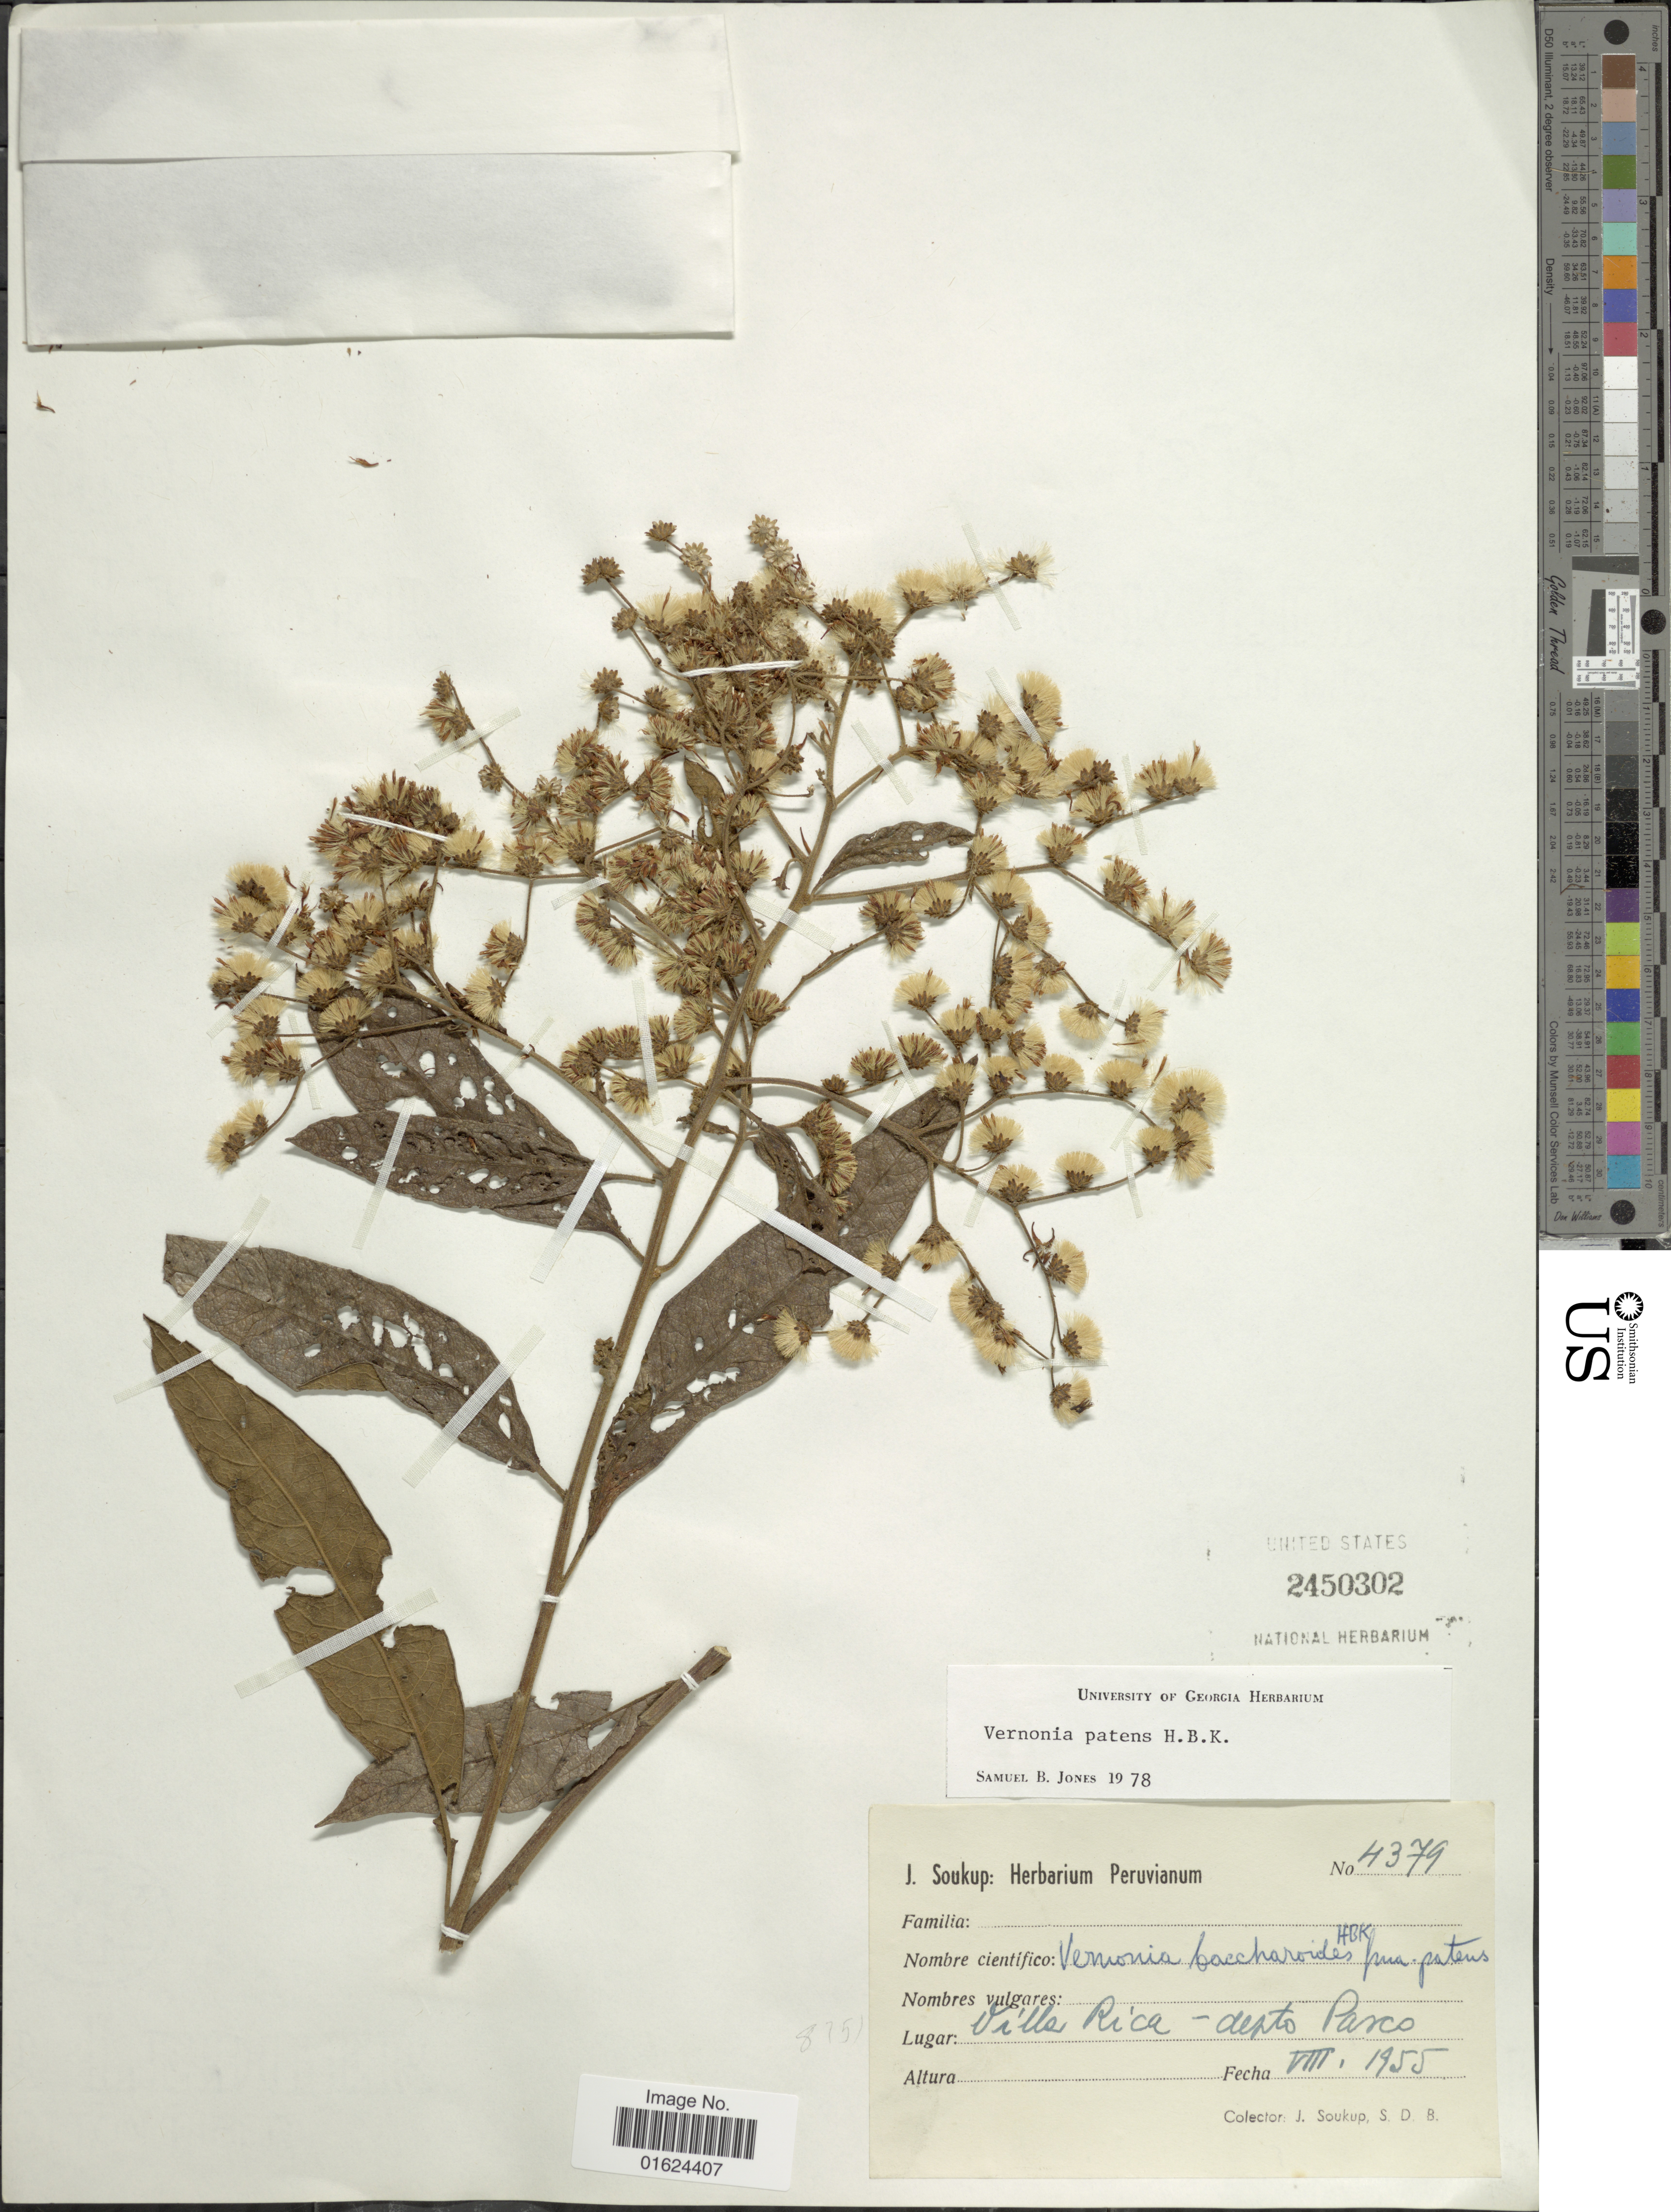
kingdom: Plantae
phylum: Tracheophyta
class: Magnoliopsida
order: Asterales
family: Asteraceae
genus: Vernonanthura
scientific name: Vernonanthura patens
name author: (Kunth) H. Rob.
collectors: J. Soukup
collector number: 4379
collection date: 1955-08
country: Peru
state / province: Pasco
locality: Villa Rica - depto Pasco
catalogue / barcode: US 2450302